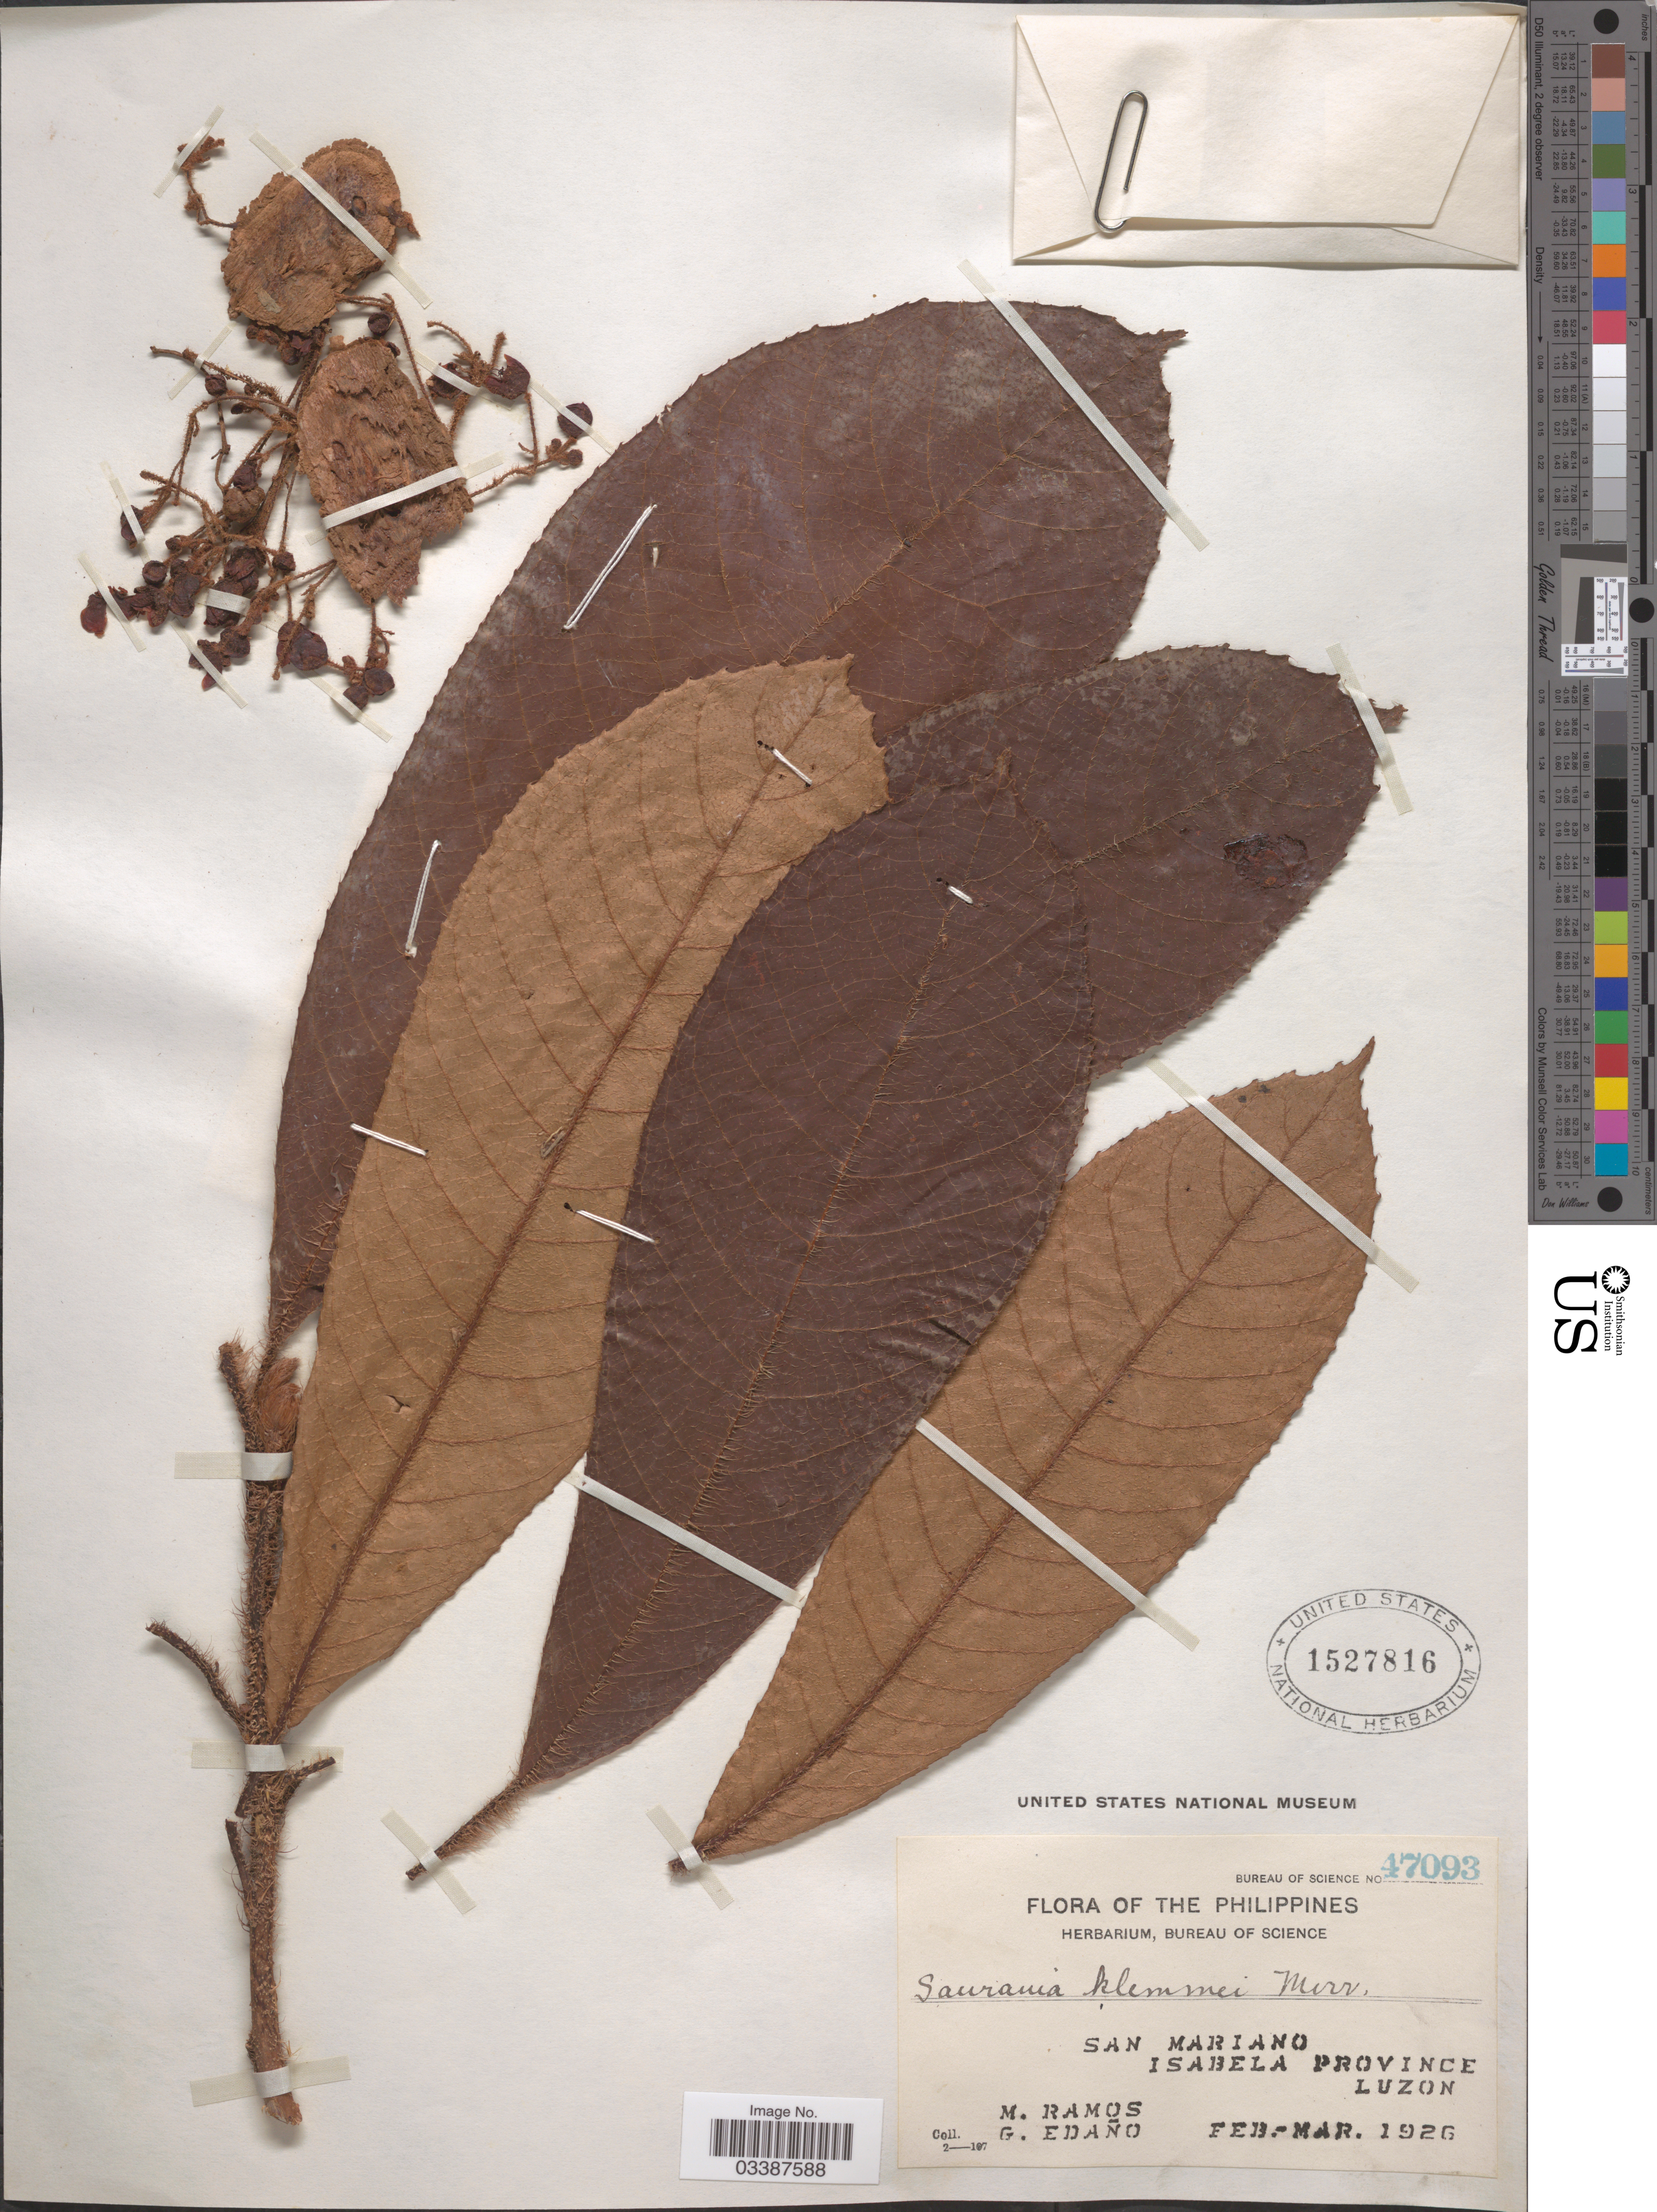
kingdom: Plantae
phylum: Tracheophyta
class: Magnoliopsida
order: Ericales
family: Actinidiaceae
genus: Saurauia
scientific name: Saurauia klemmei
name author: Merr.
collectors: M. Ramos & G. Edaño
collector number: Bureau of Science 47093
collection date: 1926-02/1926-03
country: Philippines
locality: San Mariano, Isabela Province, Luzon.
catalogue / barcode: US 1527816